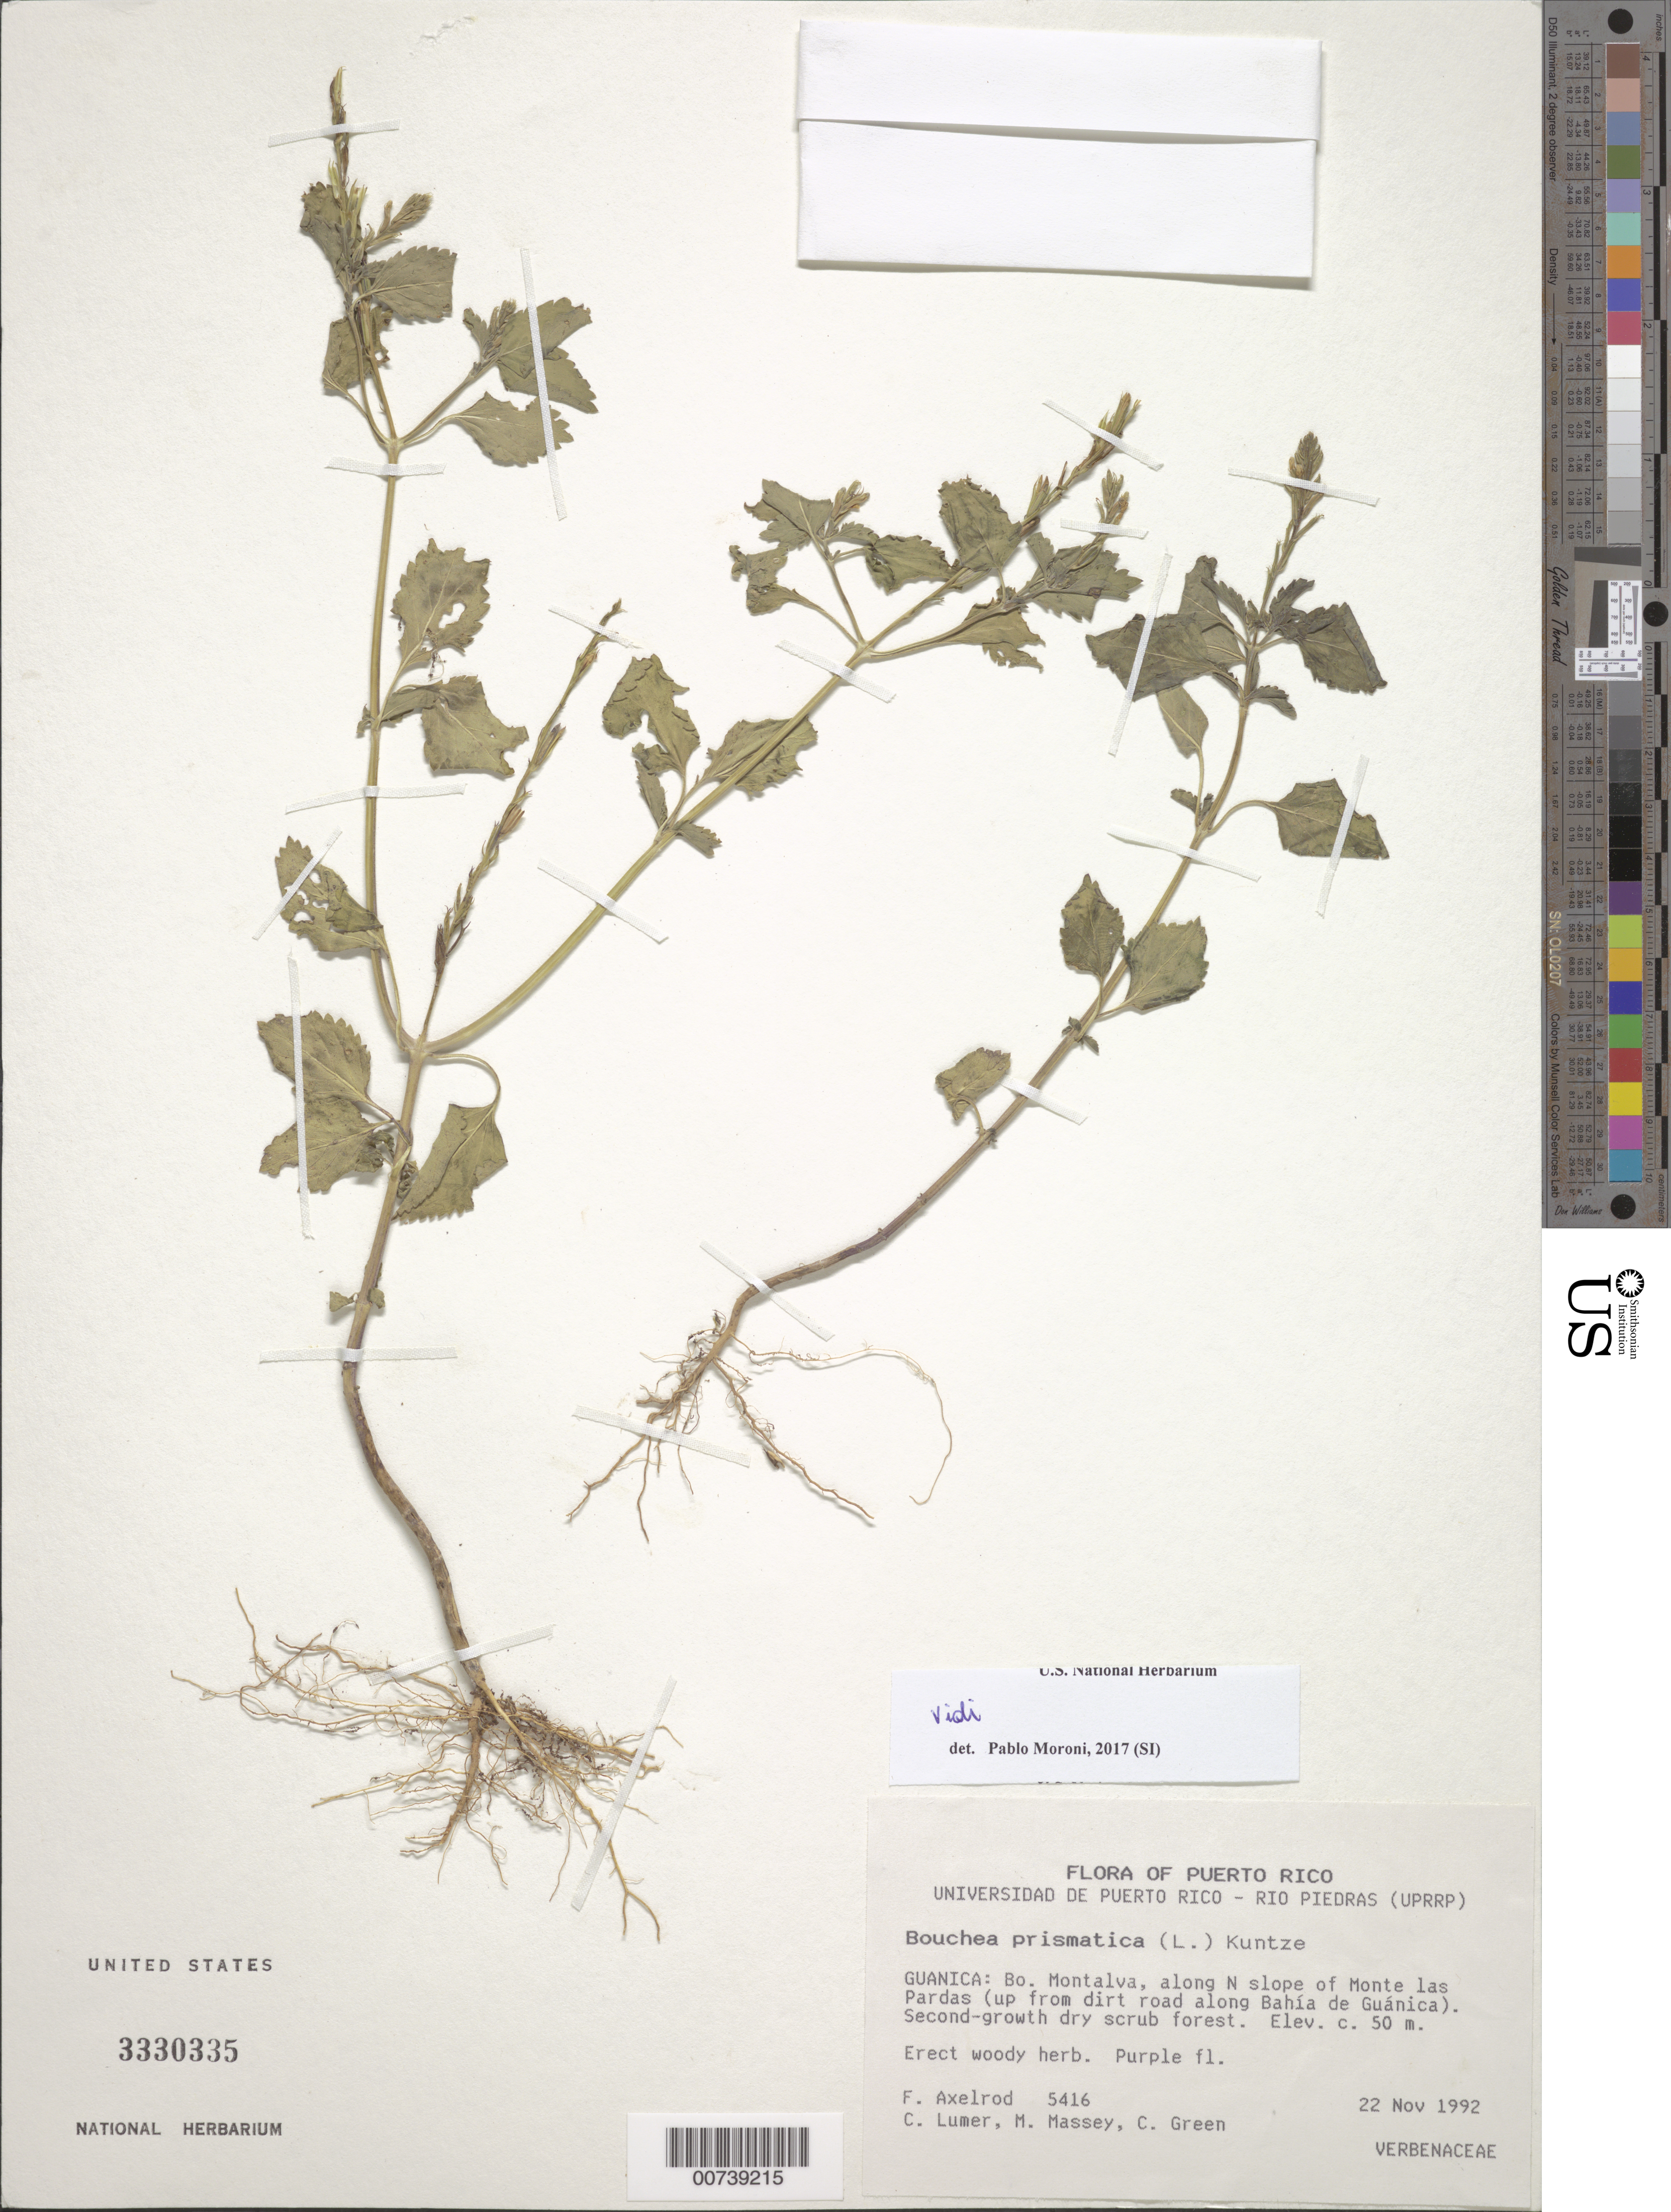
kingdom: Plantae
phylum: Tracheophyta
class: Magnoliopsida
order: Lamiales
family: Verbenaceae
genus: Bouchea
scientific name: Bouchea prismatica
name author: (L.) Kuntze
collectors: F. S. Axelrod, C. Lumer, M. Massey & C. Green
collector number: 5416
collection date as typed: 22 Nov 1992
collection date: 1992-11-22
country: Puerto Rico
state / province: Guánica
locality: Guanica: Bo. Montalva, along N slope of Monte Las Pardas (up from dirt road along Bahía de Guánica)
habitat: Second growth dry scrub forest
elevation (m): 50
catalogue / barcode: US 3330335